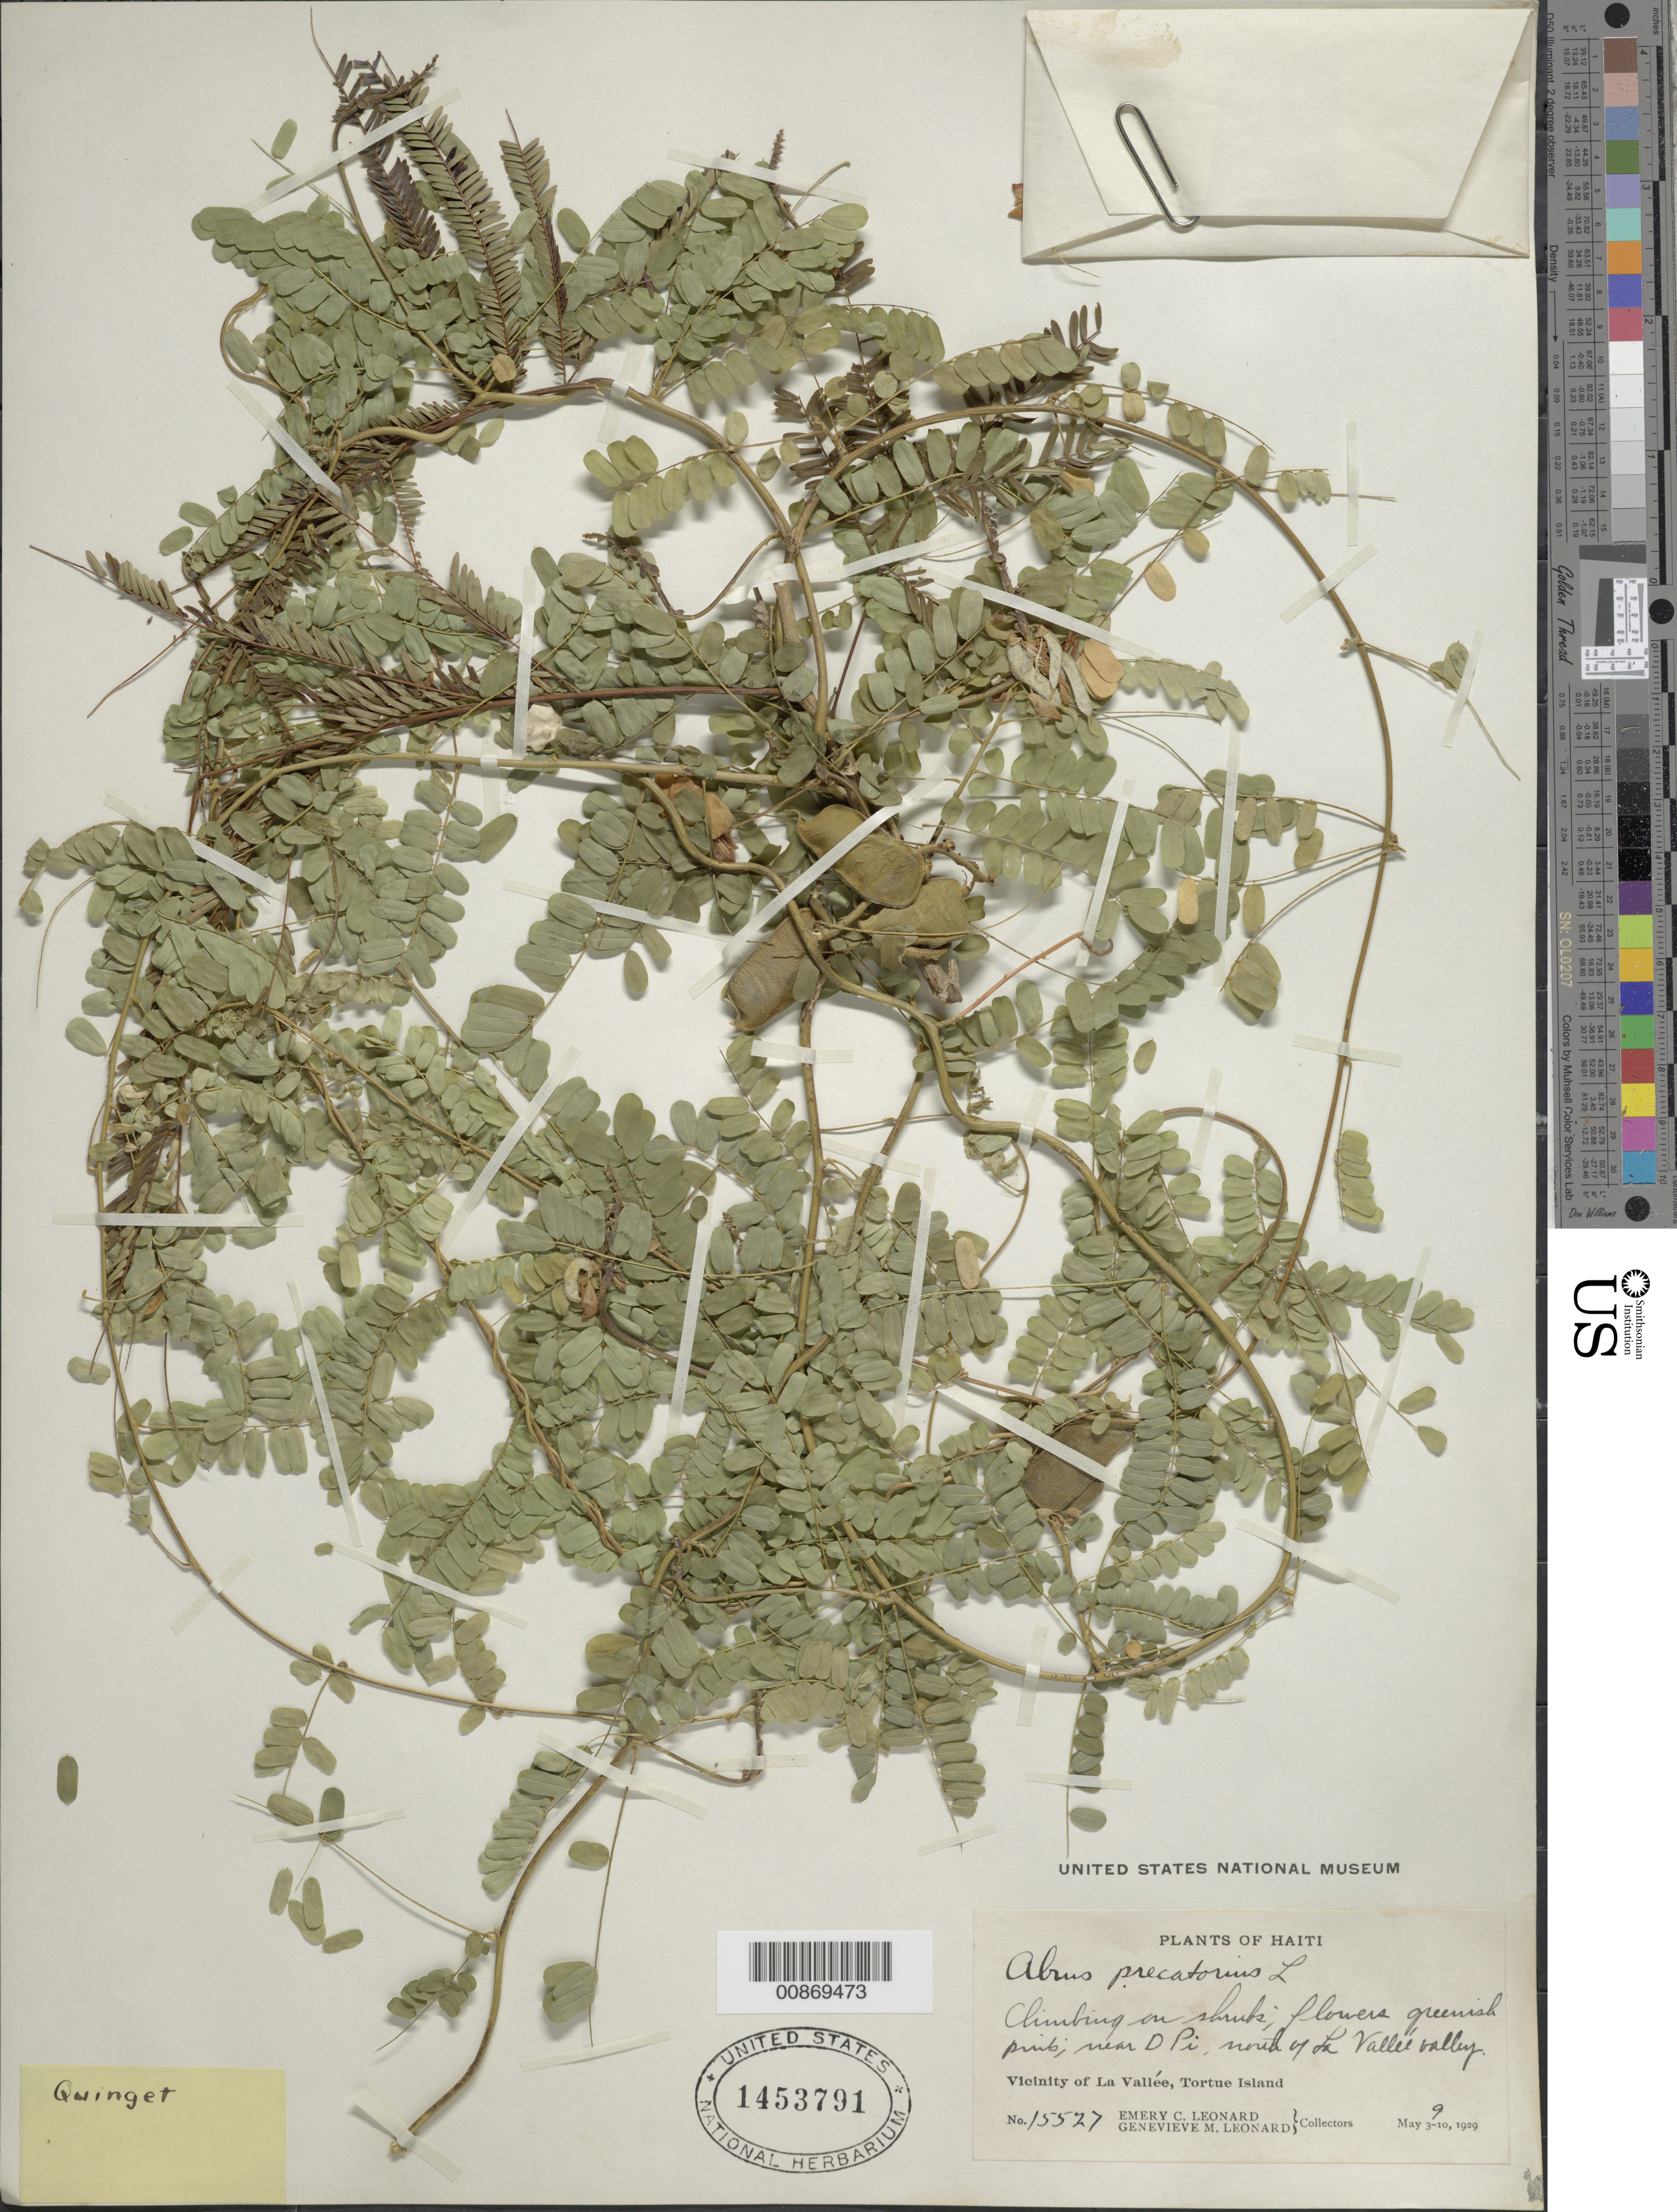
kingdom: Plantae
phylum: Tracheophyta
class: Magnoliopsida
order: Fabales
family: Fabaceae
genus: Abrus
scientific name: Abrus precatorius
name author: L.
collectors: E. C. Leonard & G. M. Leonard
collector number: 15527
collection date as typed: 09 May 1929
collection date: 1929-05-09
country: Haiti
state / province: Nord-Óuest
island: Île de la Tortue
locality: Vicinity of La Vallée, Tortue Island. Near D Pi, north of La Vallée valley.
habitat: Climbing on shrubs.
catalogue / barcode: US 1453791